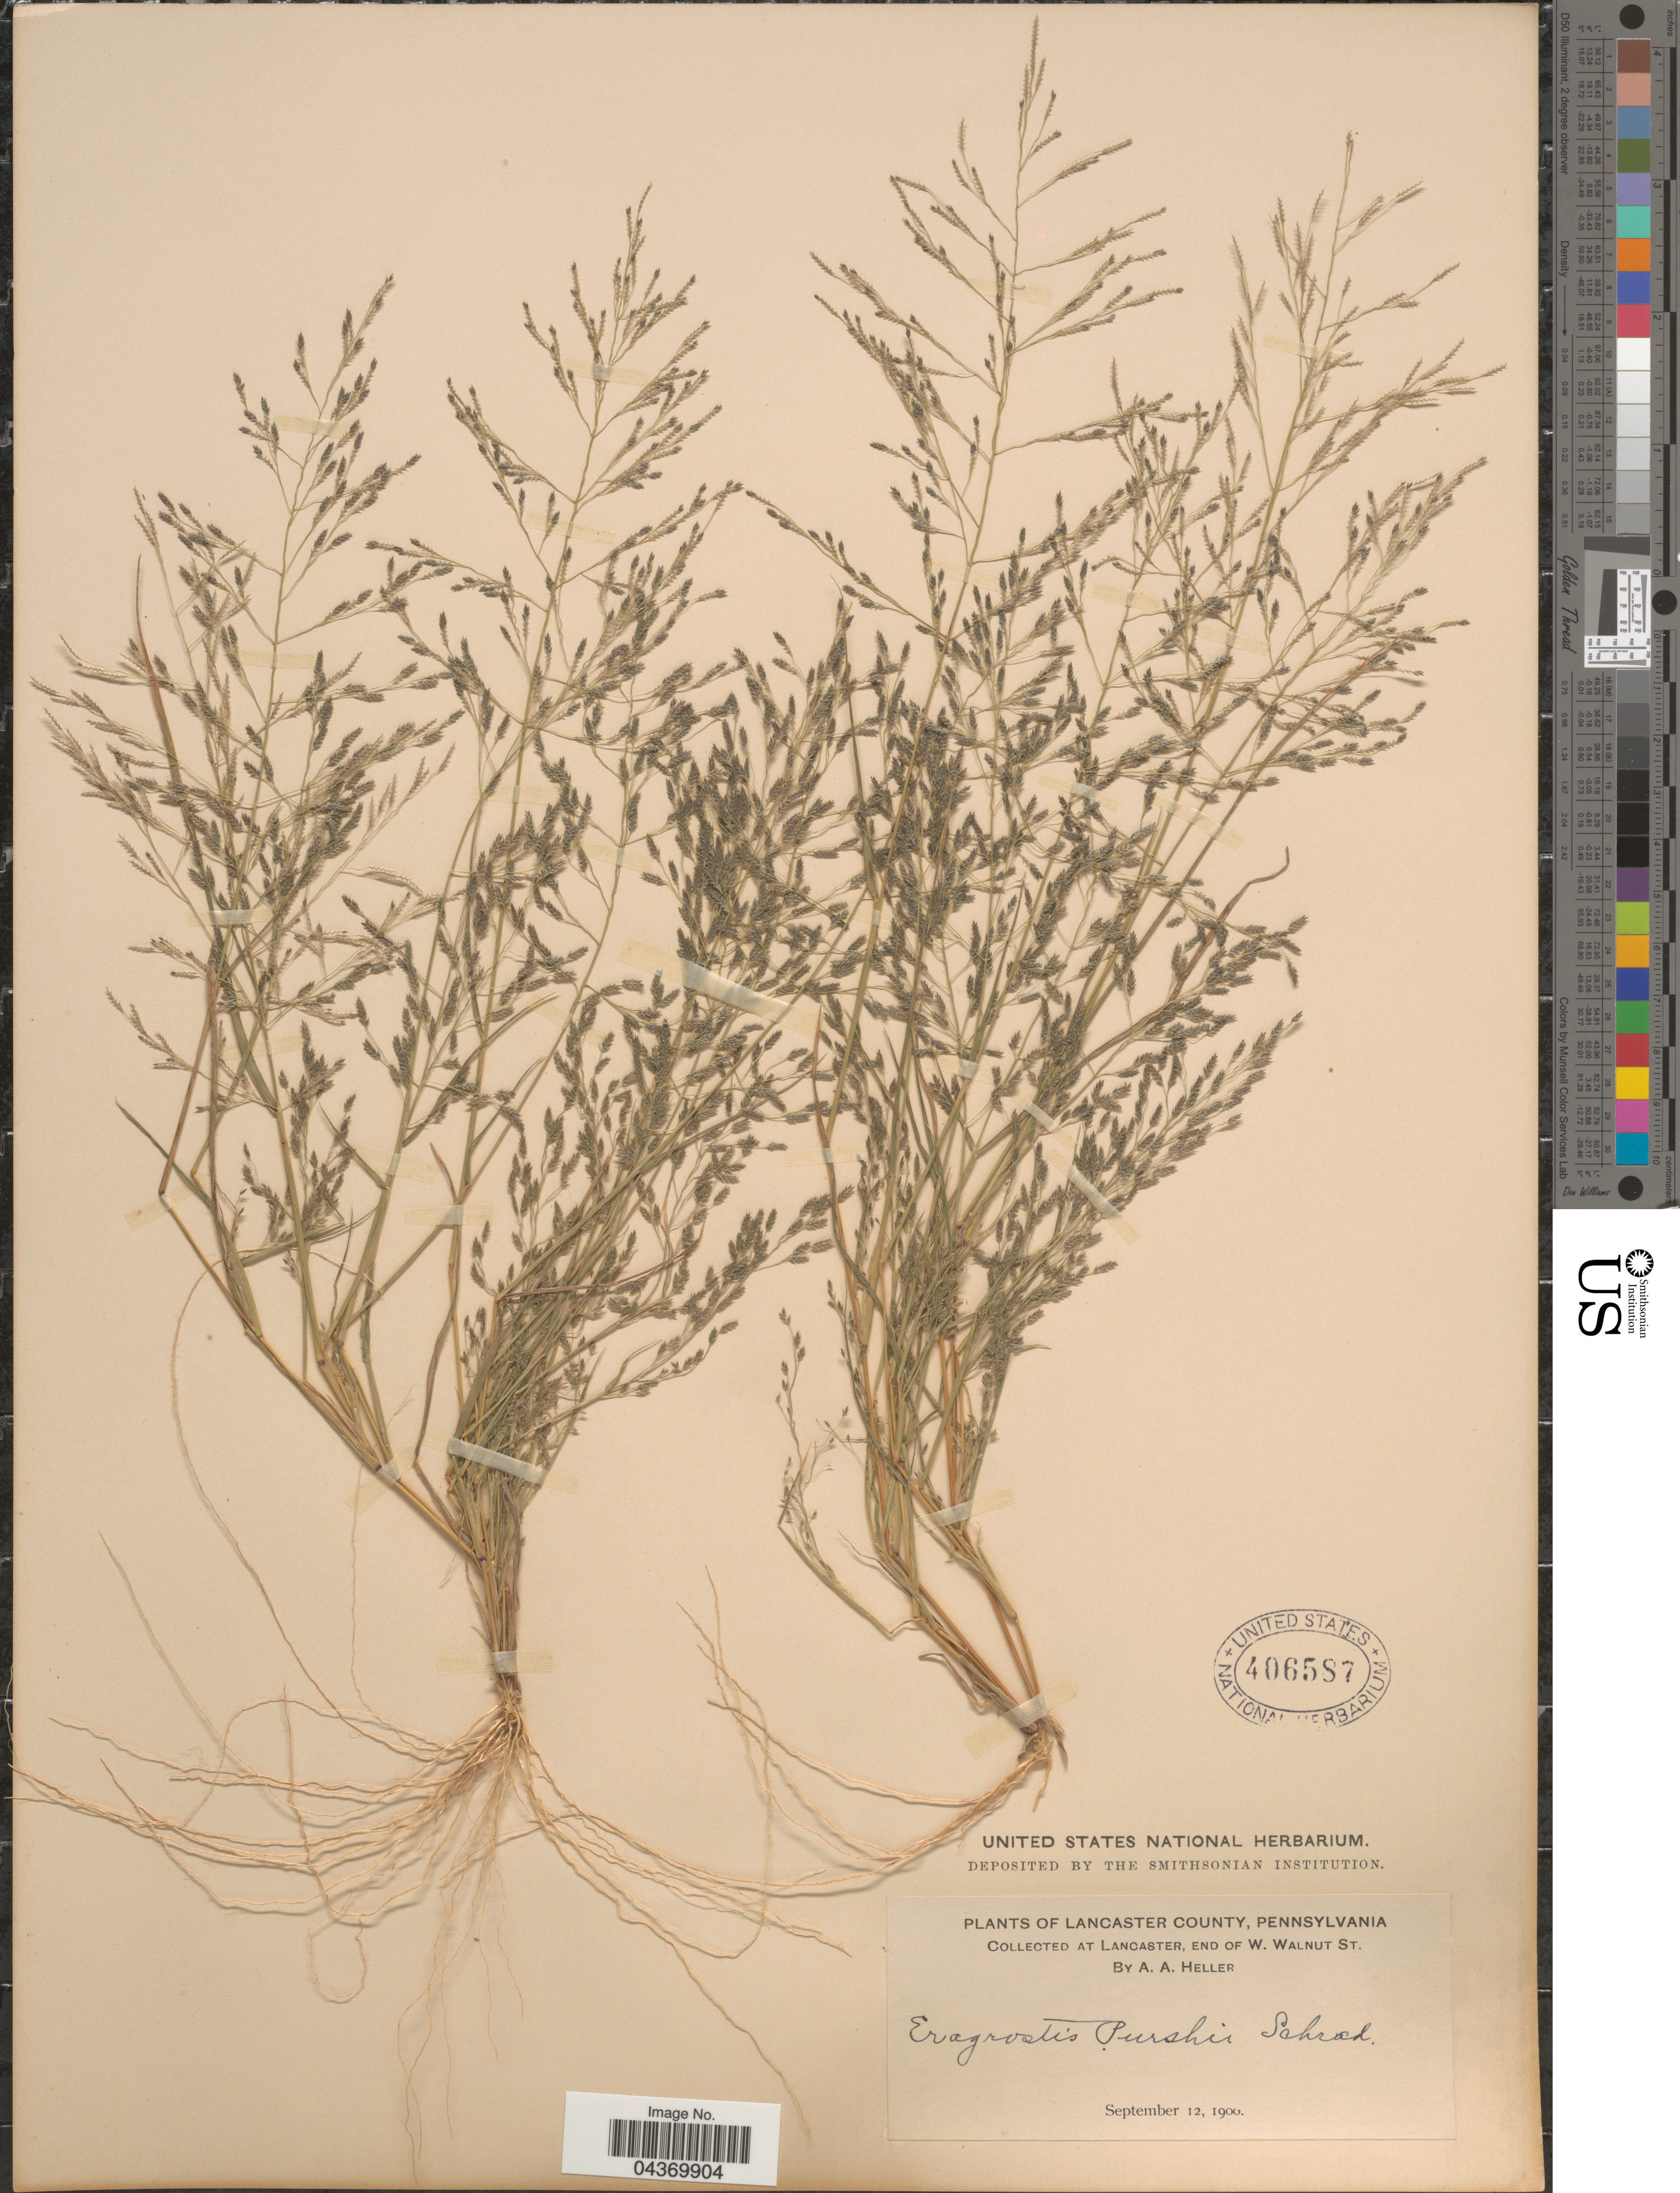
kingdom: Plantae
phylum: Tracheophyta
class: Liliopsida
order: Poales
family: Poaceae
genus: Eragrostis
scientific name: Eragrostis pectinacea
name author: (Michx.) Nees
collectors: A. A. Heller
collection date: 1900-09-12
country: United States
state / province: Pennsylvania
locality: Lancaster County. At Lancaster, end of W. Walnut St.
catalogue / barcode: US 406587